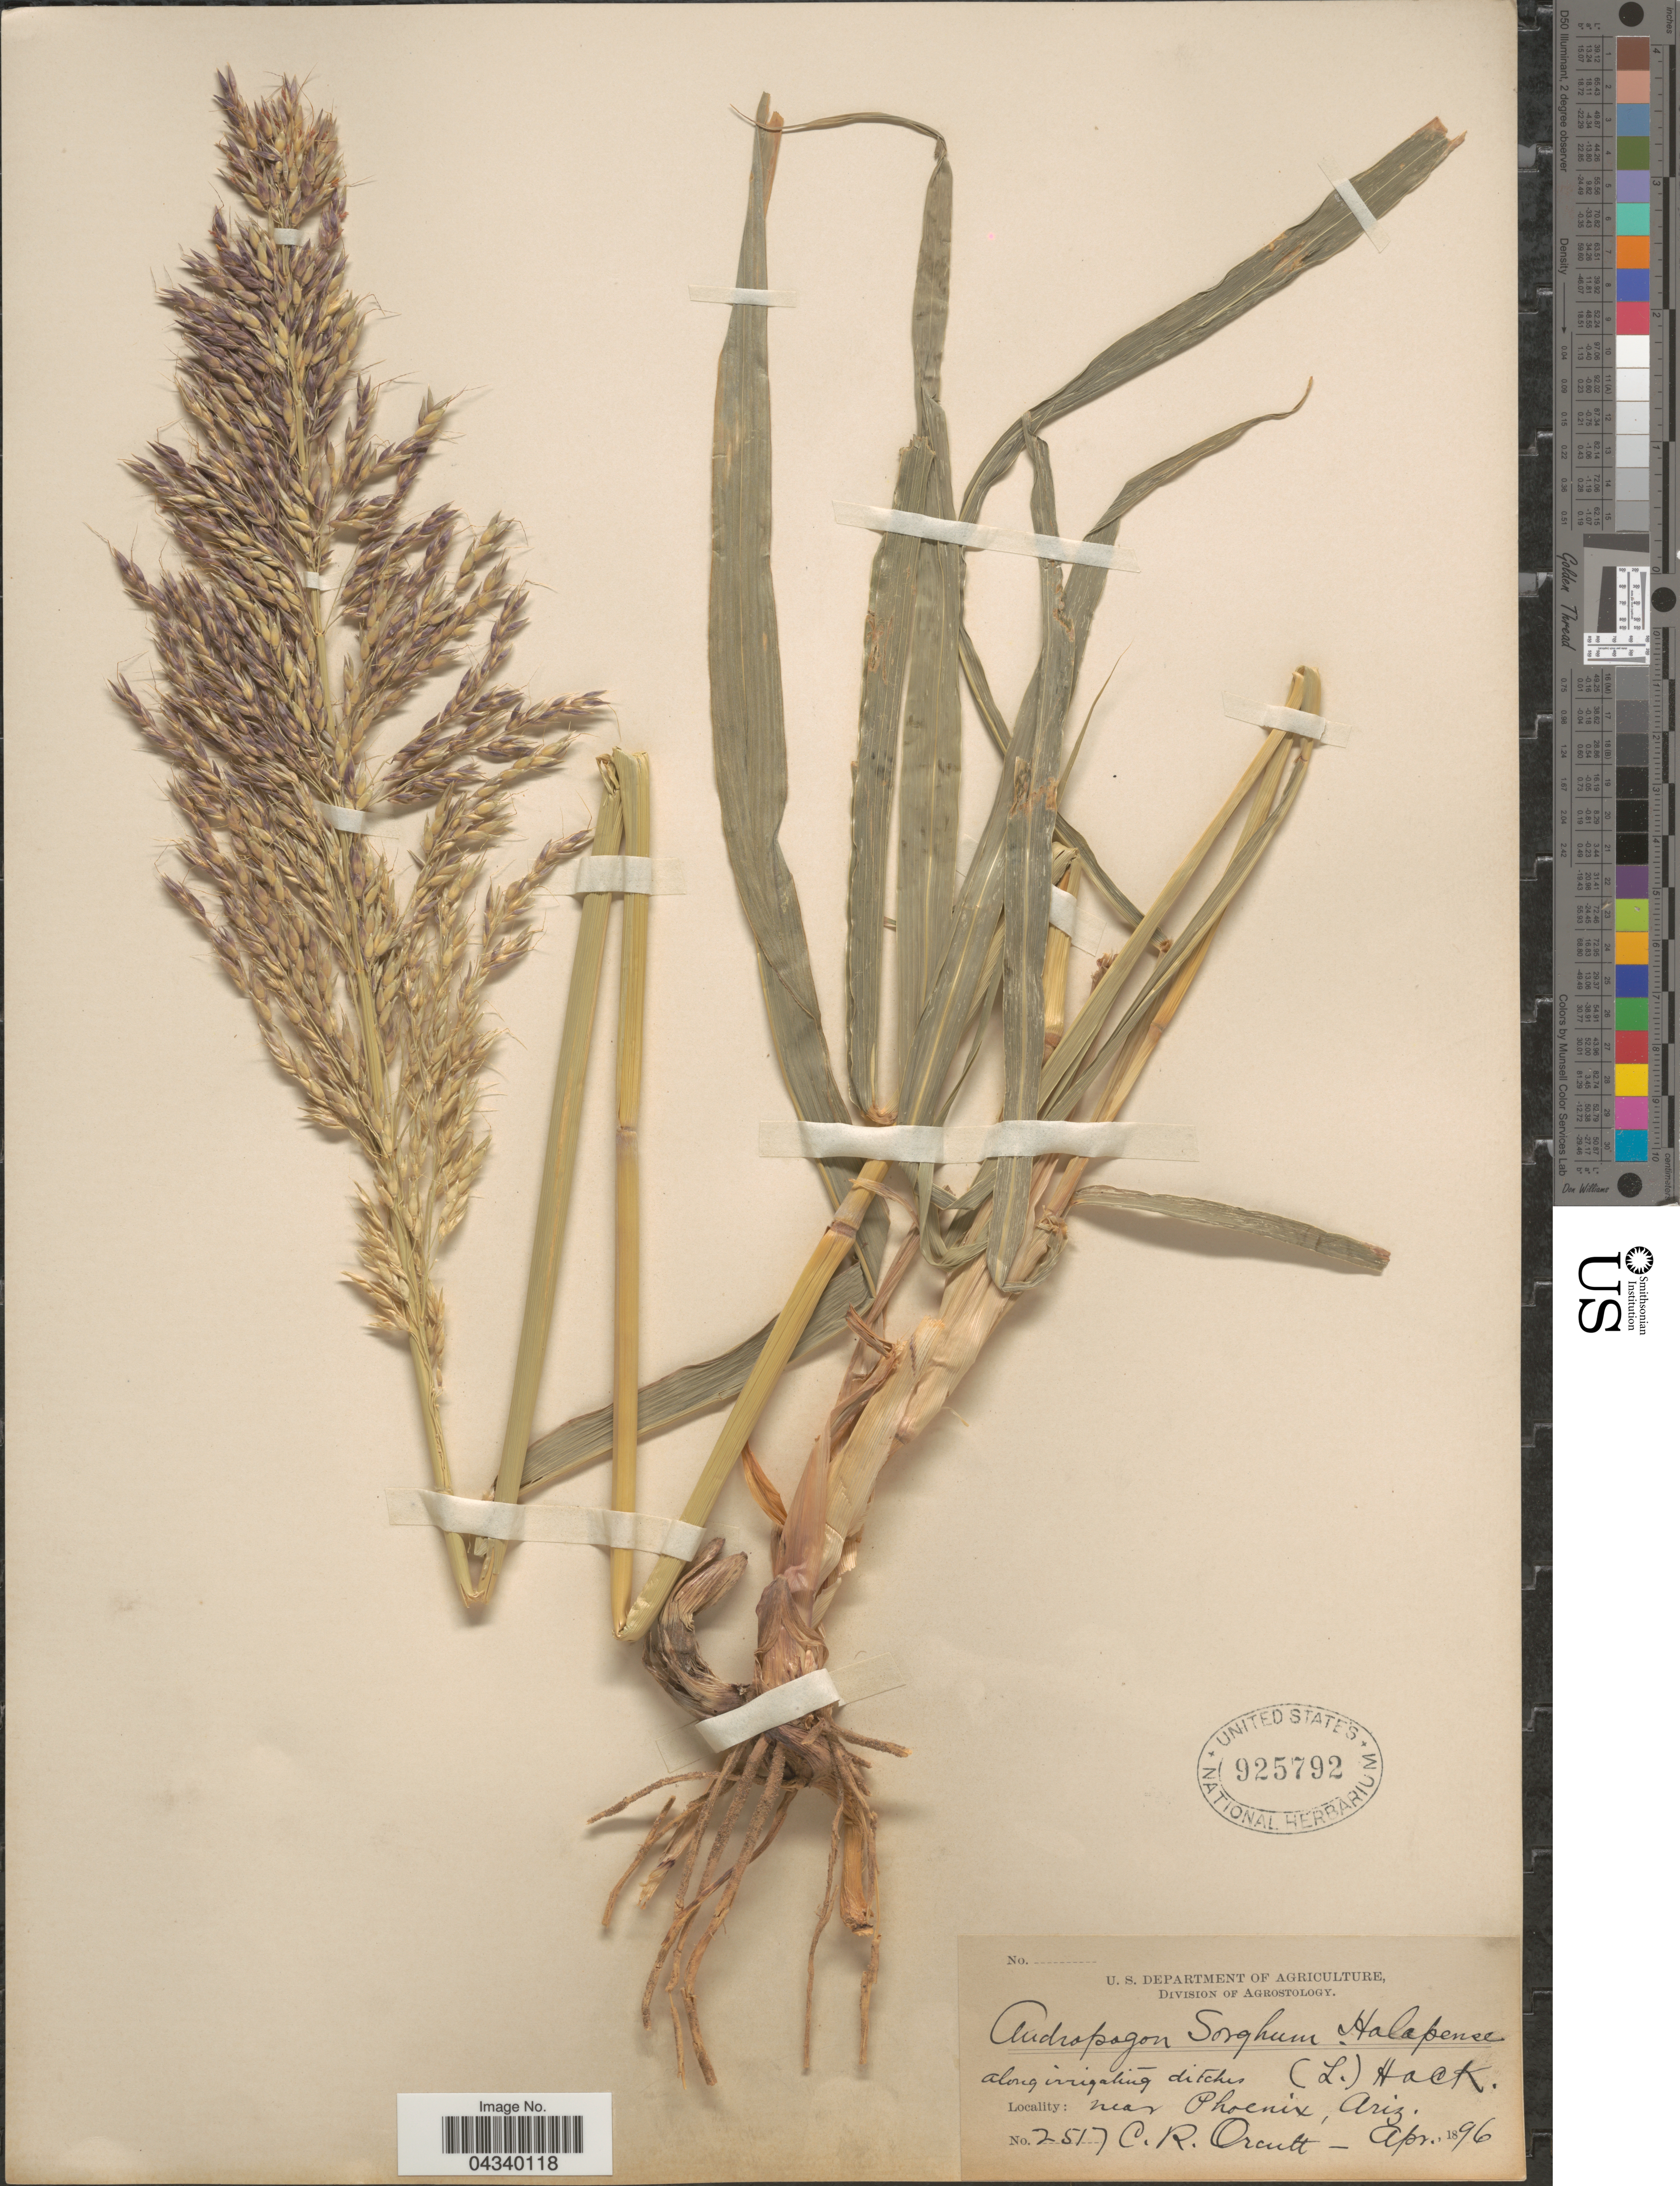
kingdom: Plantae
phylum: Tracheophyta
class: Liliopsida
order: Poales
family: Poaceae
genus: Sorghum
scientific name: Sorghum halepense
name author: (L.) Pers.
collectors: C. R. Orcutt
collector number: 2517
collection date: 1896-04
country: United States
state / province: Arizona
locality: Near Phoenix.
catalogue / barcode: US 925792